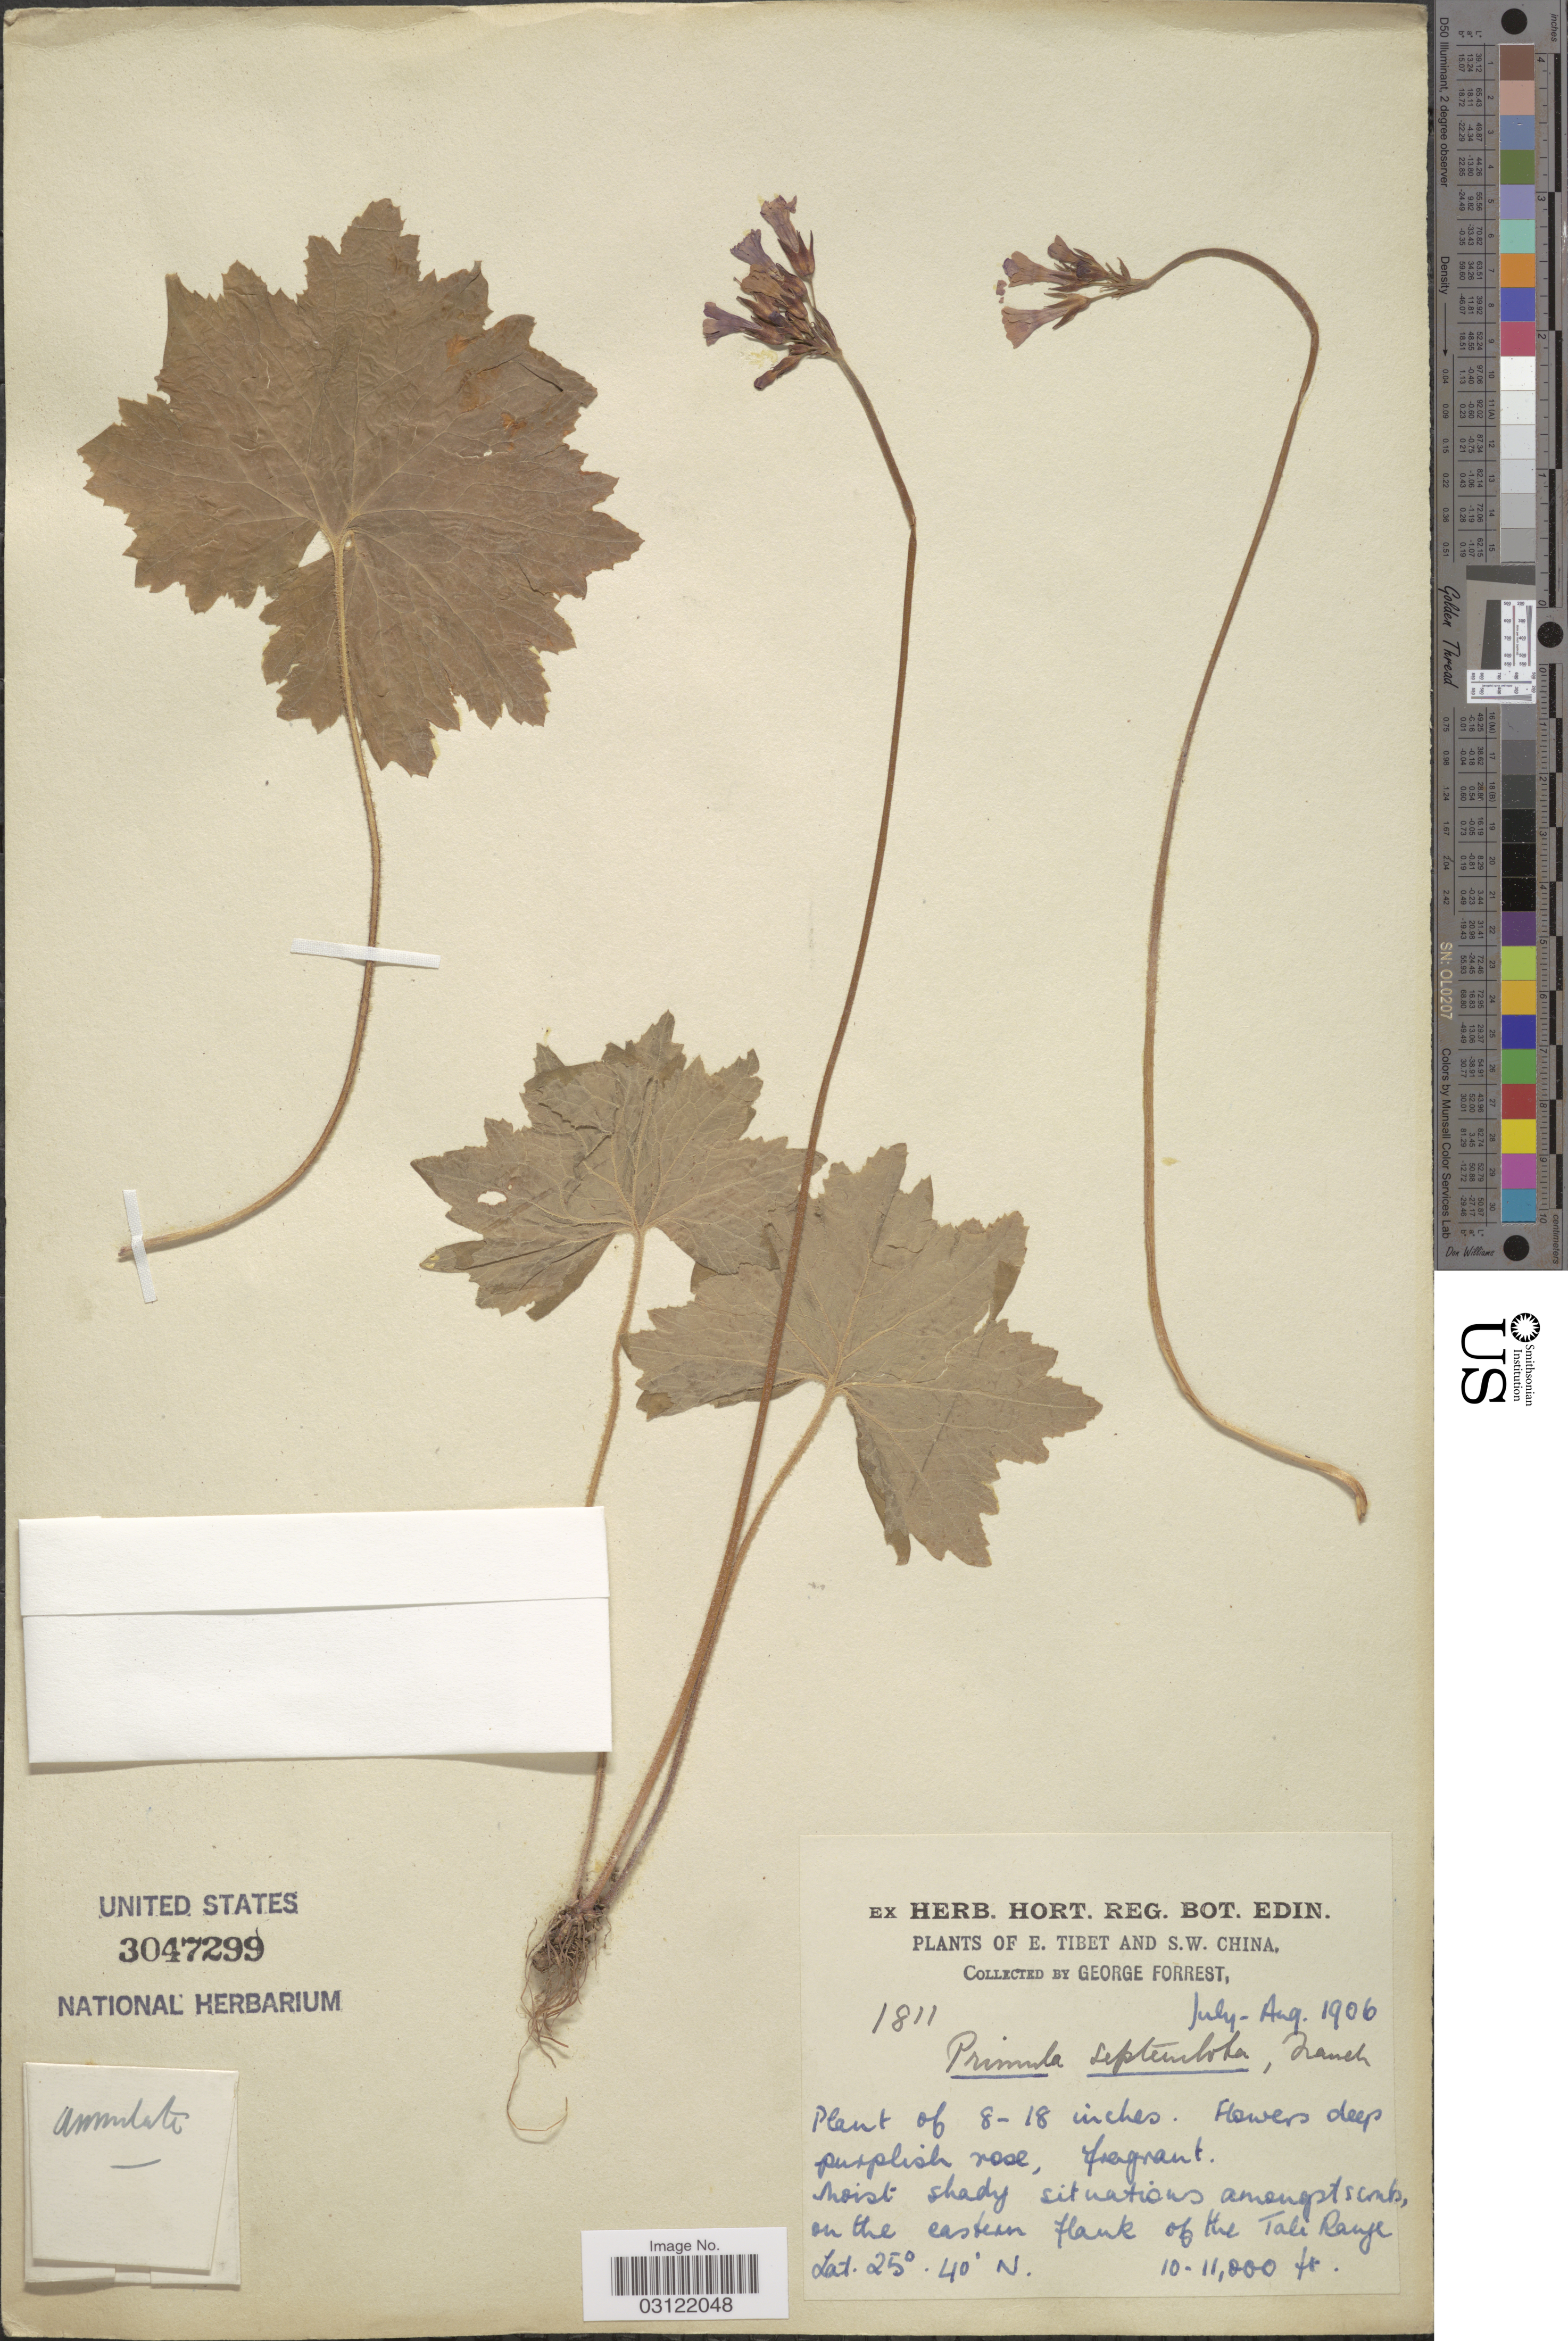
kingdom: Plantae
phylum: Tracheophyta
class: Magnoliopsida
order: Ericales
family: Primulaceae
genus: Primula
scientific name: Primula septemloba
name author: Franch.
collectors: G. Forrest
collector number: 1811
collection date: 1906-07/1906-08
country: China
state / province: Xizang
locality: E. Tibet and S.W. China. On the eastern flank of the Tale Range.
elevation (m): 3048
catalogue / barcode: US 3047299